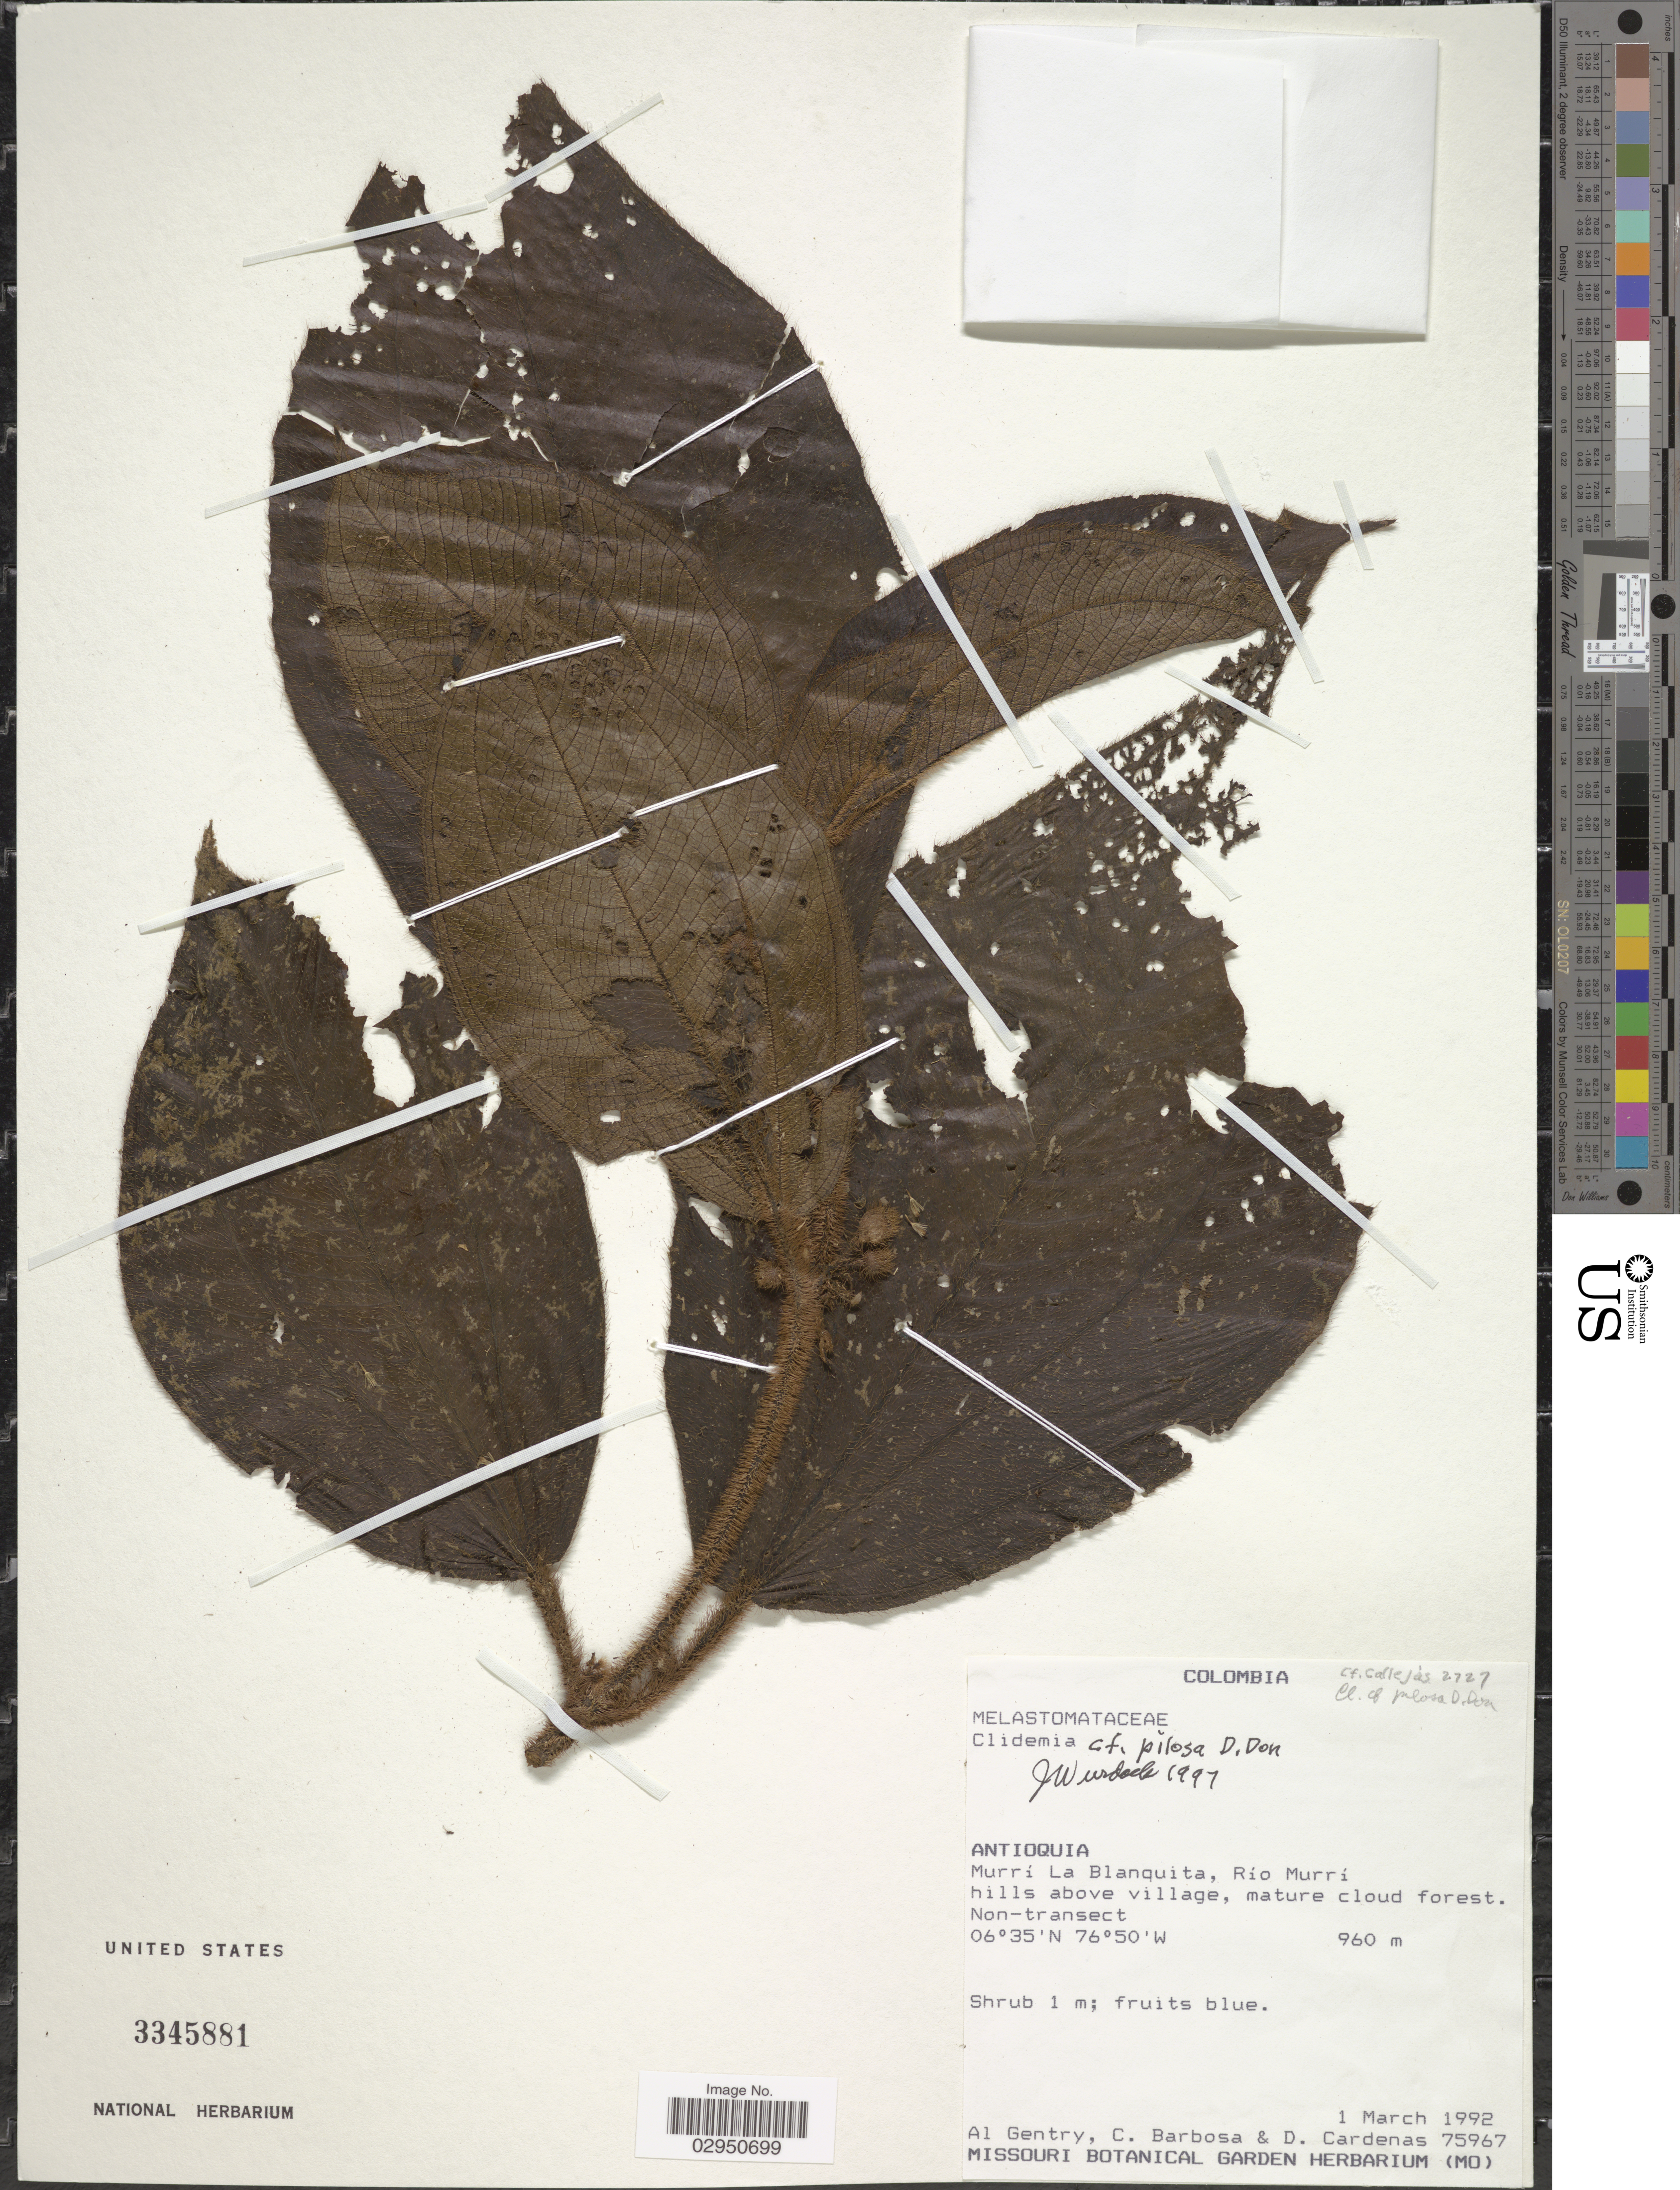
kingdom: Plantae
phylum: Tracheophyta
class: Magnoliopsida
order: Myrtales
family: Melastomataceae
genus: Clidemia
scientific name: Clidemia pilosa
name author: D. Don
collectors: A. H. Gentry, C. E. Barbosa & D. Cardenas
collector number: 75967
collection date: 1992-03-01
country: Colombia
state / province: Antioquia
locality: Murrí La Blanquita, Río Murrí hills above village.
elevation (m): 960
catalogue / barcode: US 3345881